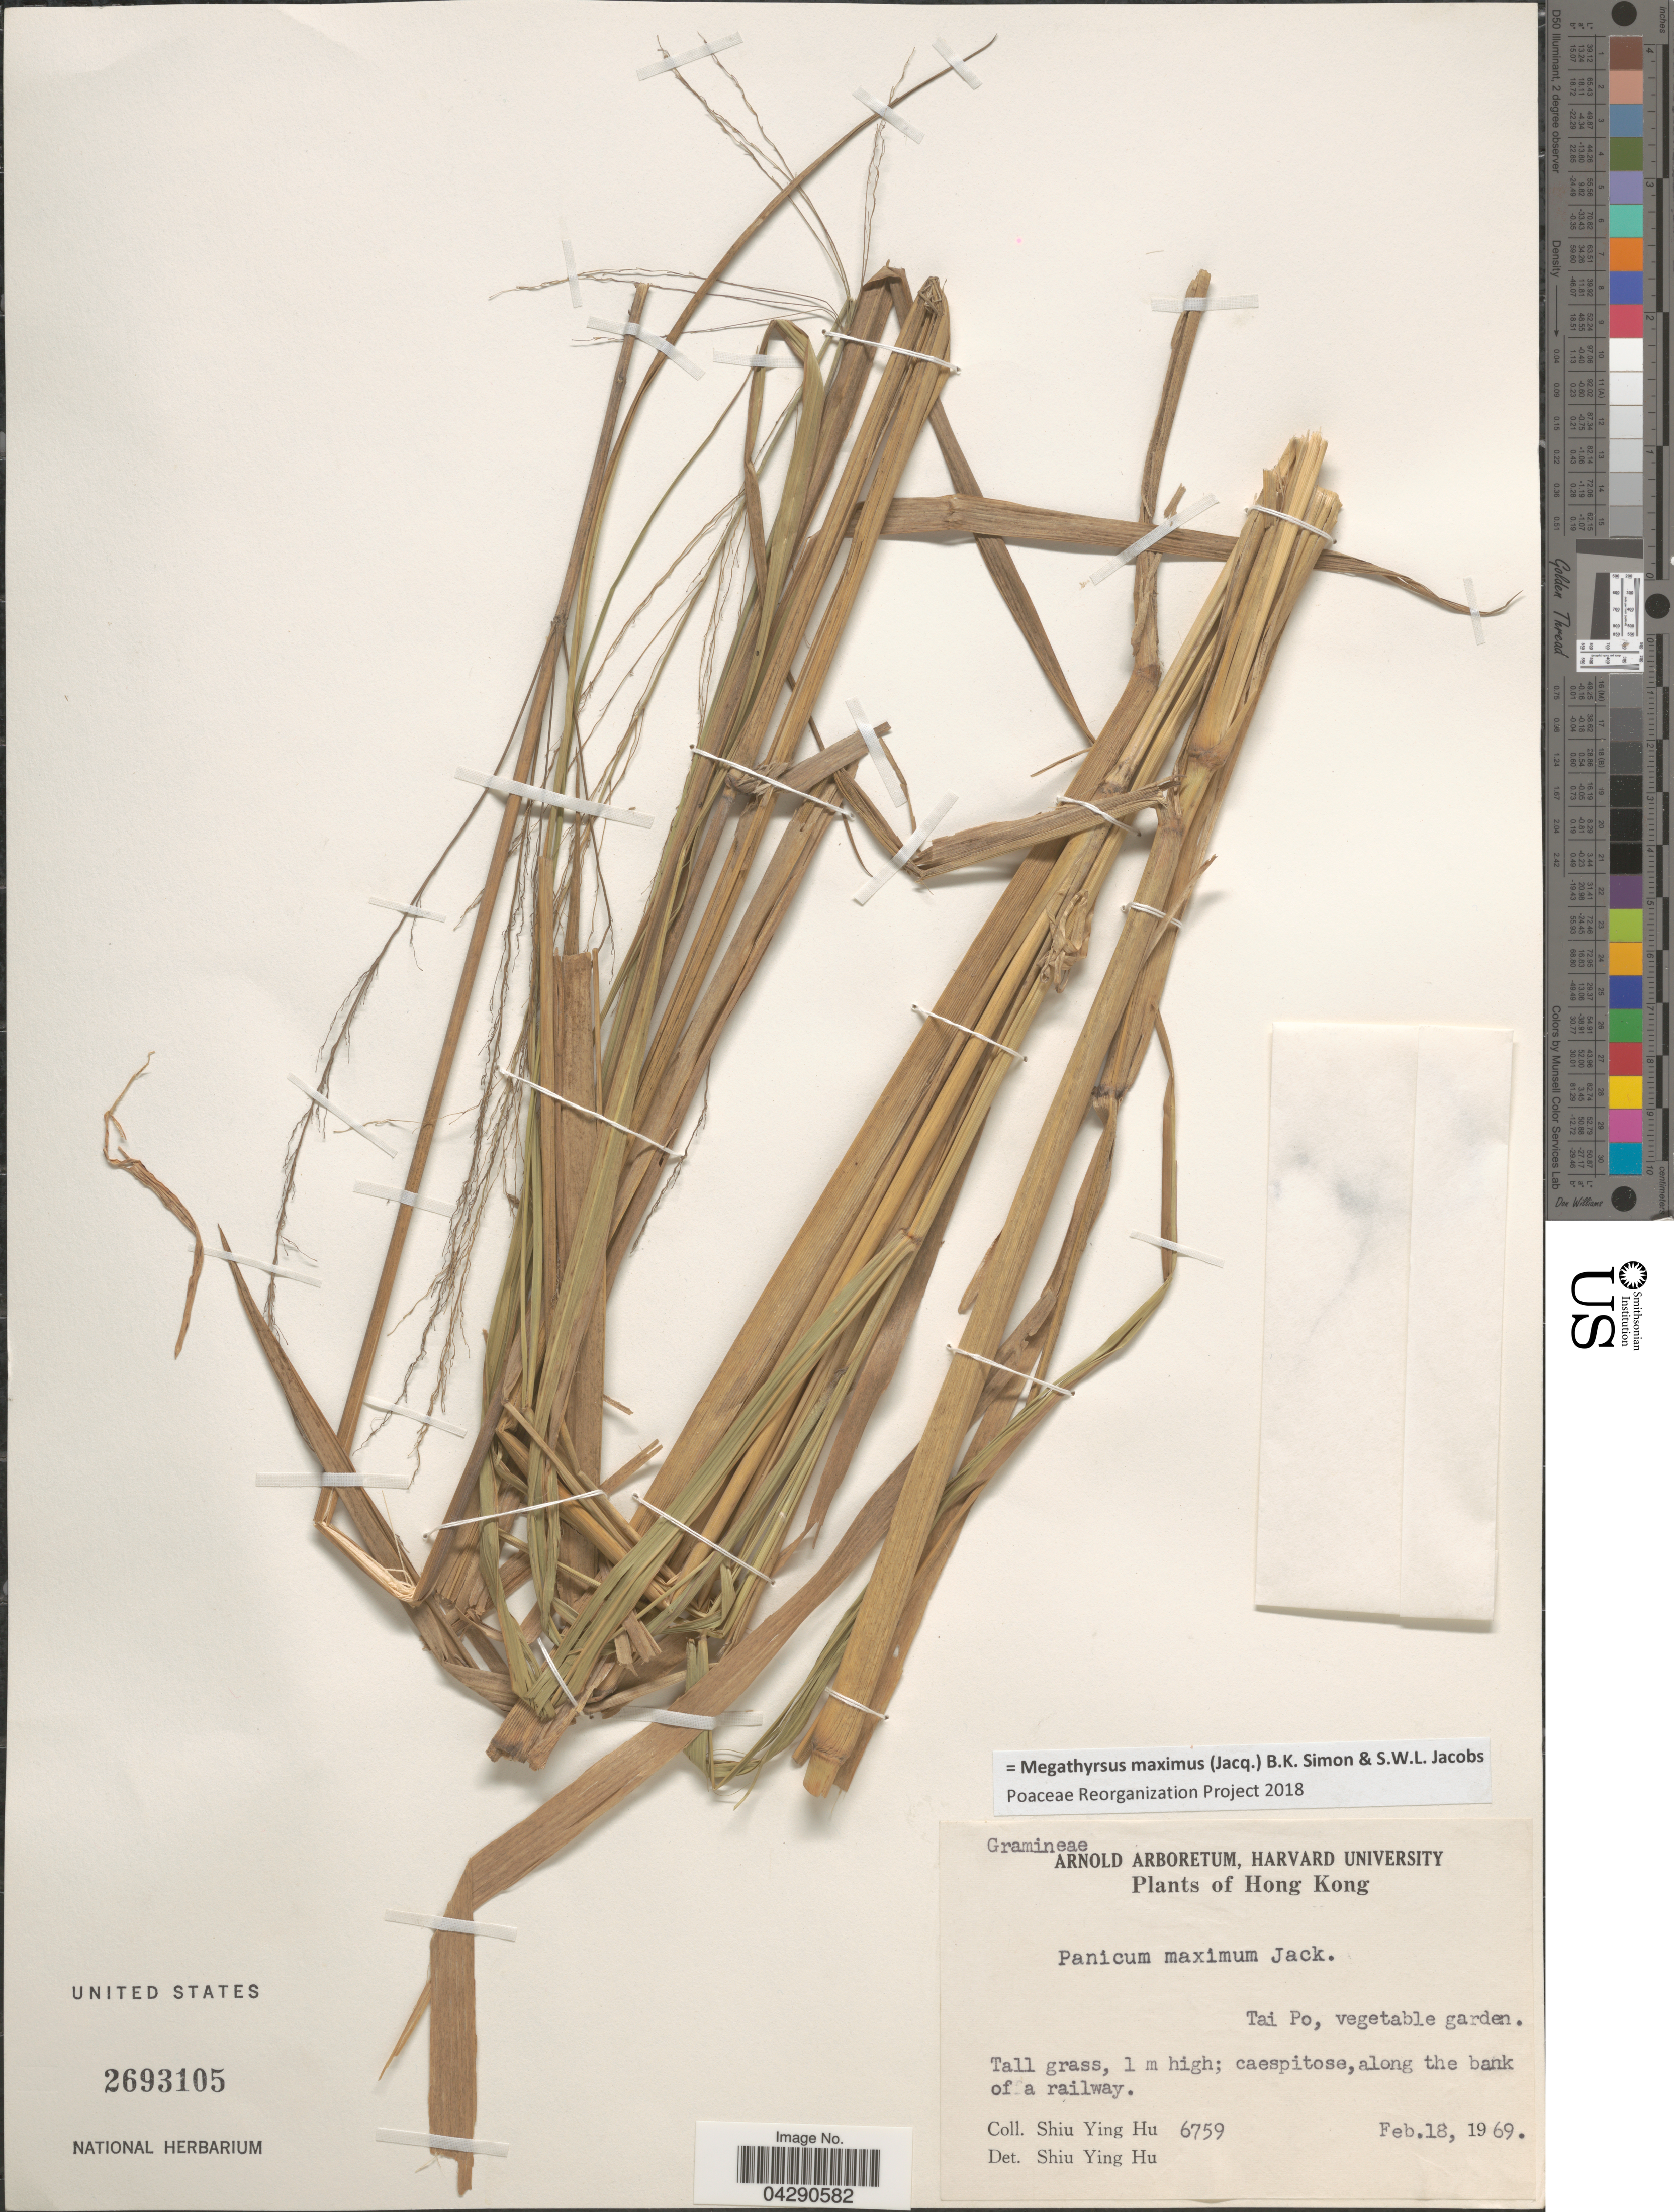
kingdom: Plantae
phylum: Tracheophyta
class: Liliopsida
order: Poales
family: Poaceae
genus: Megathyrsus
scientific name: Megathyrsus maximus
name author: (Jacq.) B.K. Simon & S.W.L. Jacobs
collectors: S. Y. Hu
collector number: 6759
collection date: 1969-02-18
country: China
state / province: Hong Kong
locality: Tai Po, vegetable garden.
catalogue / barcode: US 2693105